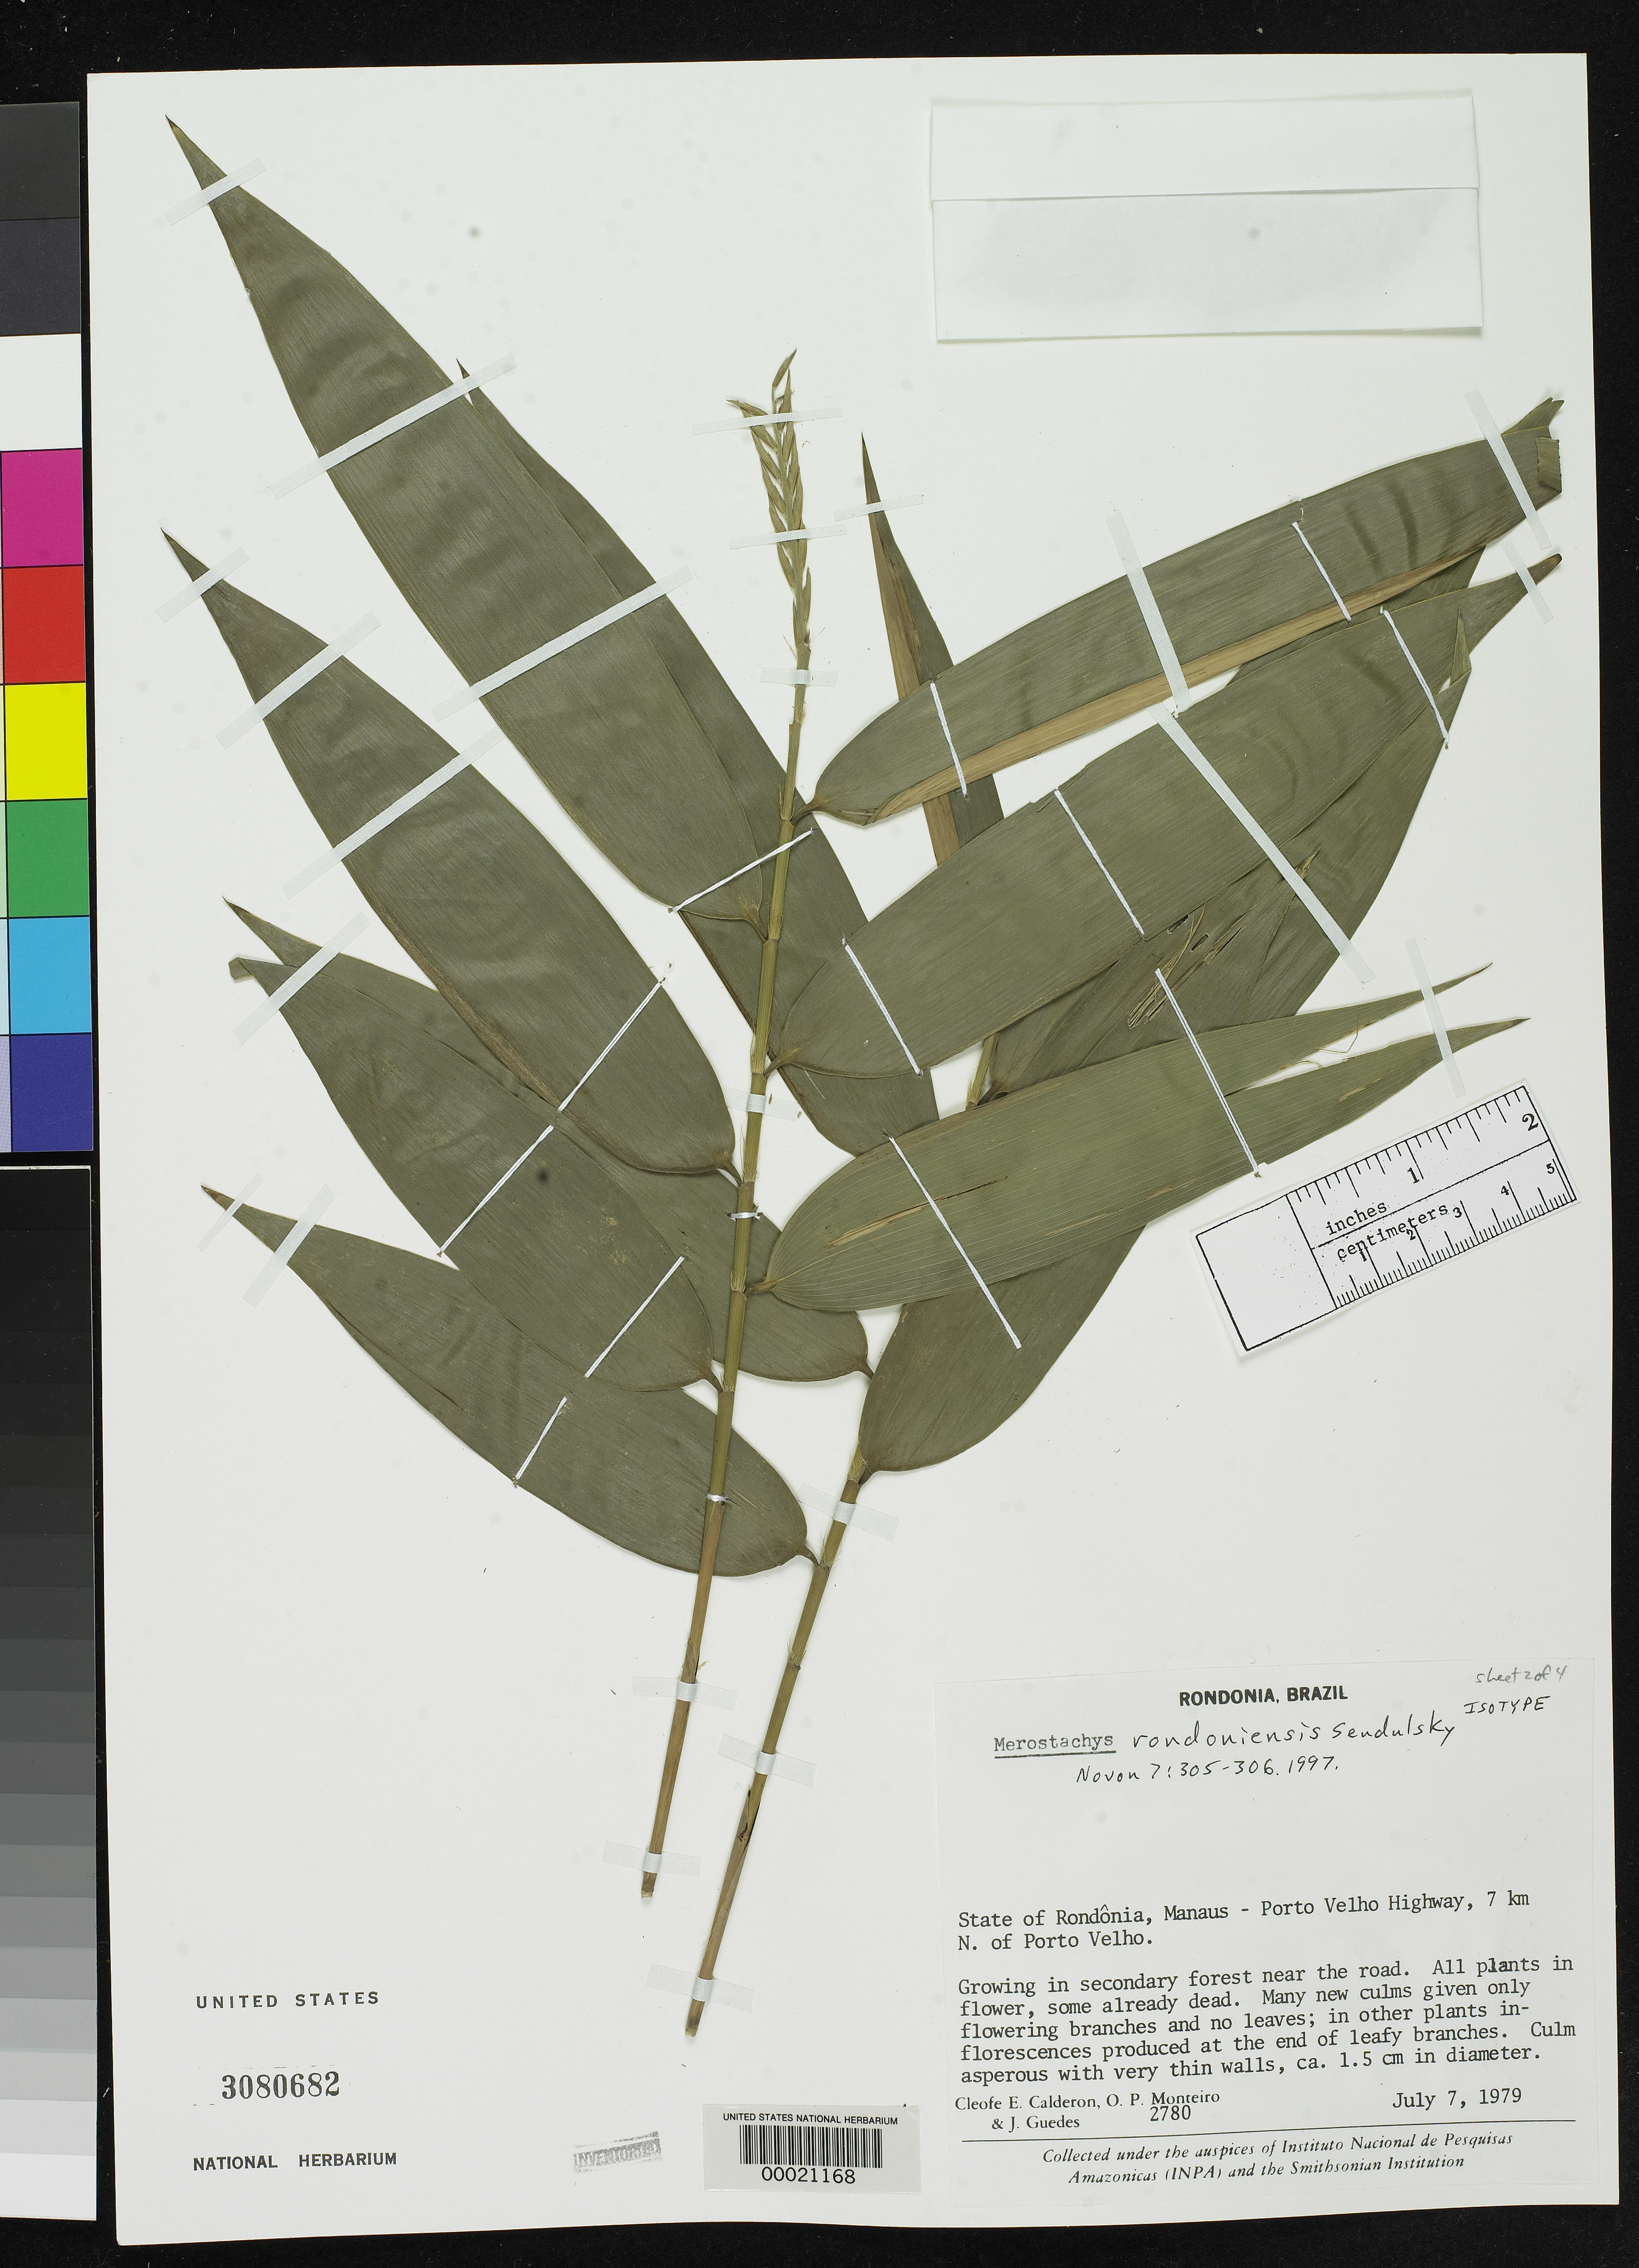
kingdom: Plantae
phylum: Tracheophyta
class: Liliopsida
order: Poales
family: Poaceae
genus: Merostachys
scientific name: Merostachys rondoniensis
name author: Send.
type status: Isotype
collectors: C. E. Calderón, O. P. Monteiro & J. Guedes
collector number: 2780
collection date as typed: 07 Jul 1979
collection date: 1979-07-07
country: Brazil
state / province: Rondônia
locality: State of Rondônia, Manaus - Porto Velho Highway, 7 km N. of Porto Velho.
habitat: Growing in secondary forest near road.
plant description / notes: Holotype at MO.; Isotype mounted on 4 sheets.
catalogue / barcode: US 3080682